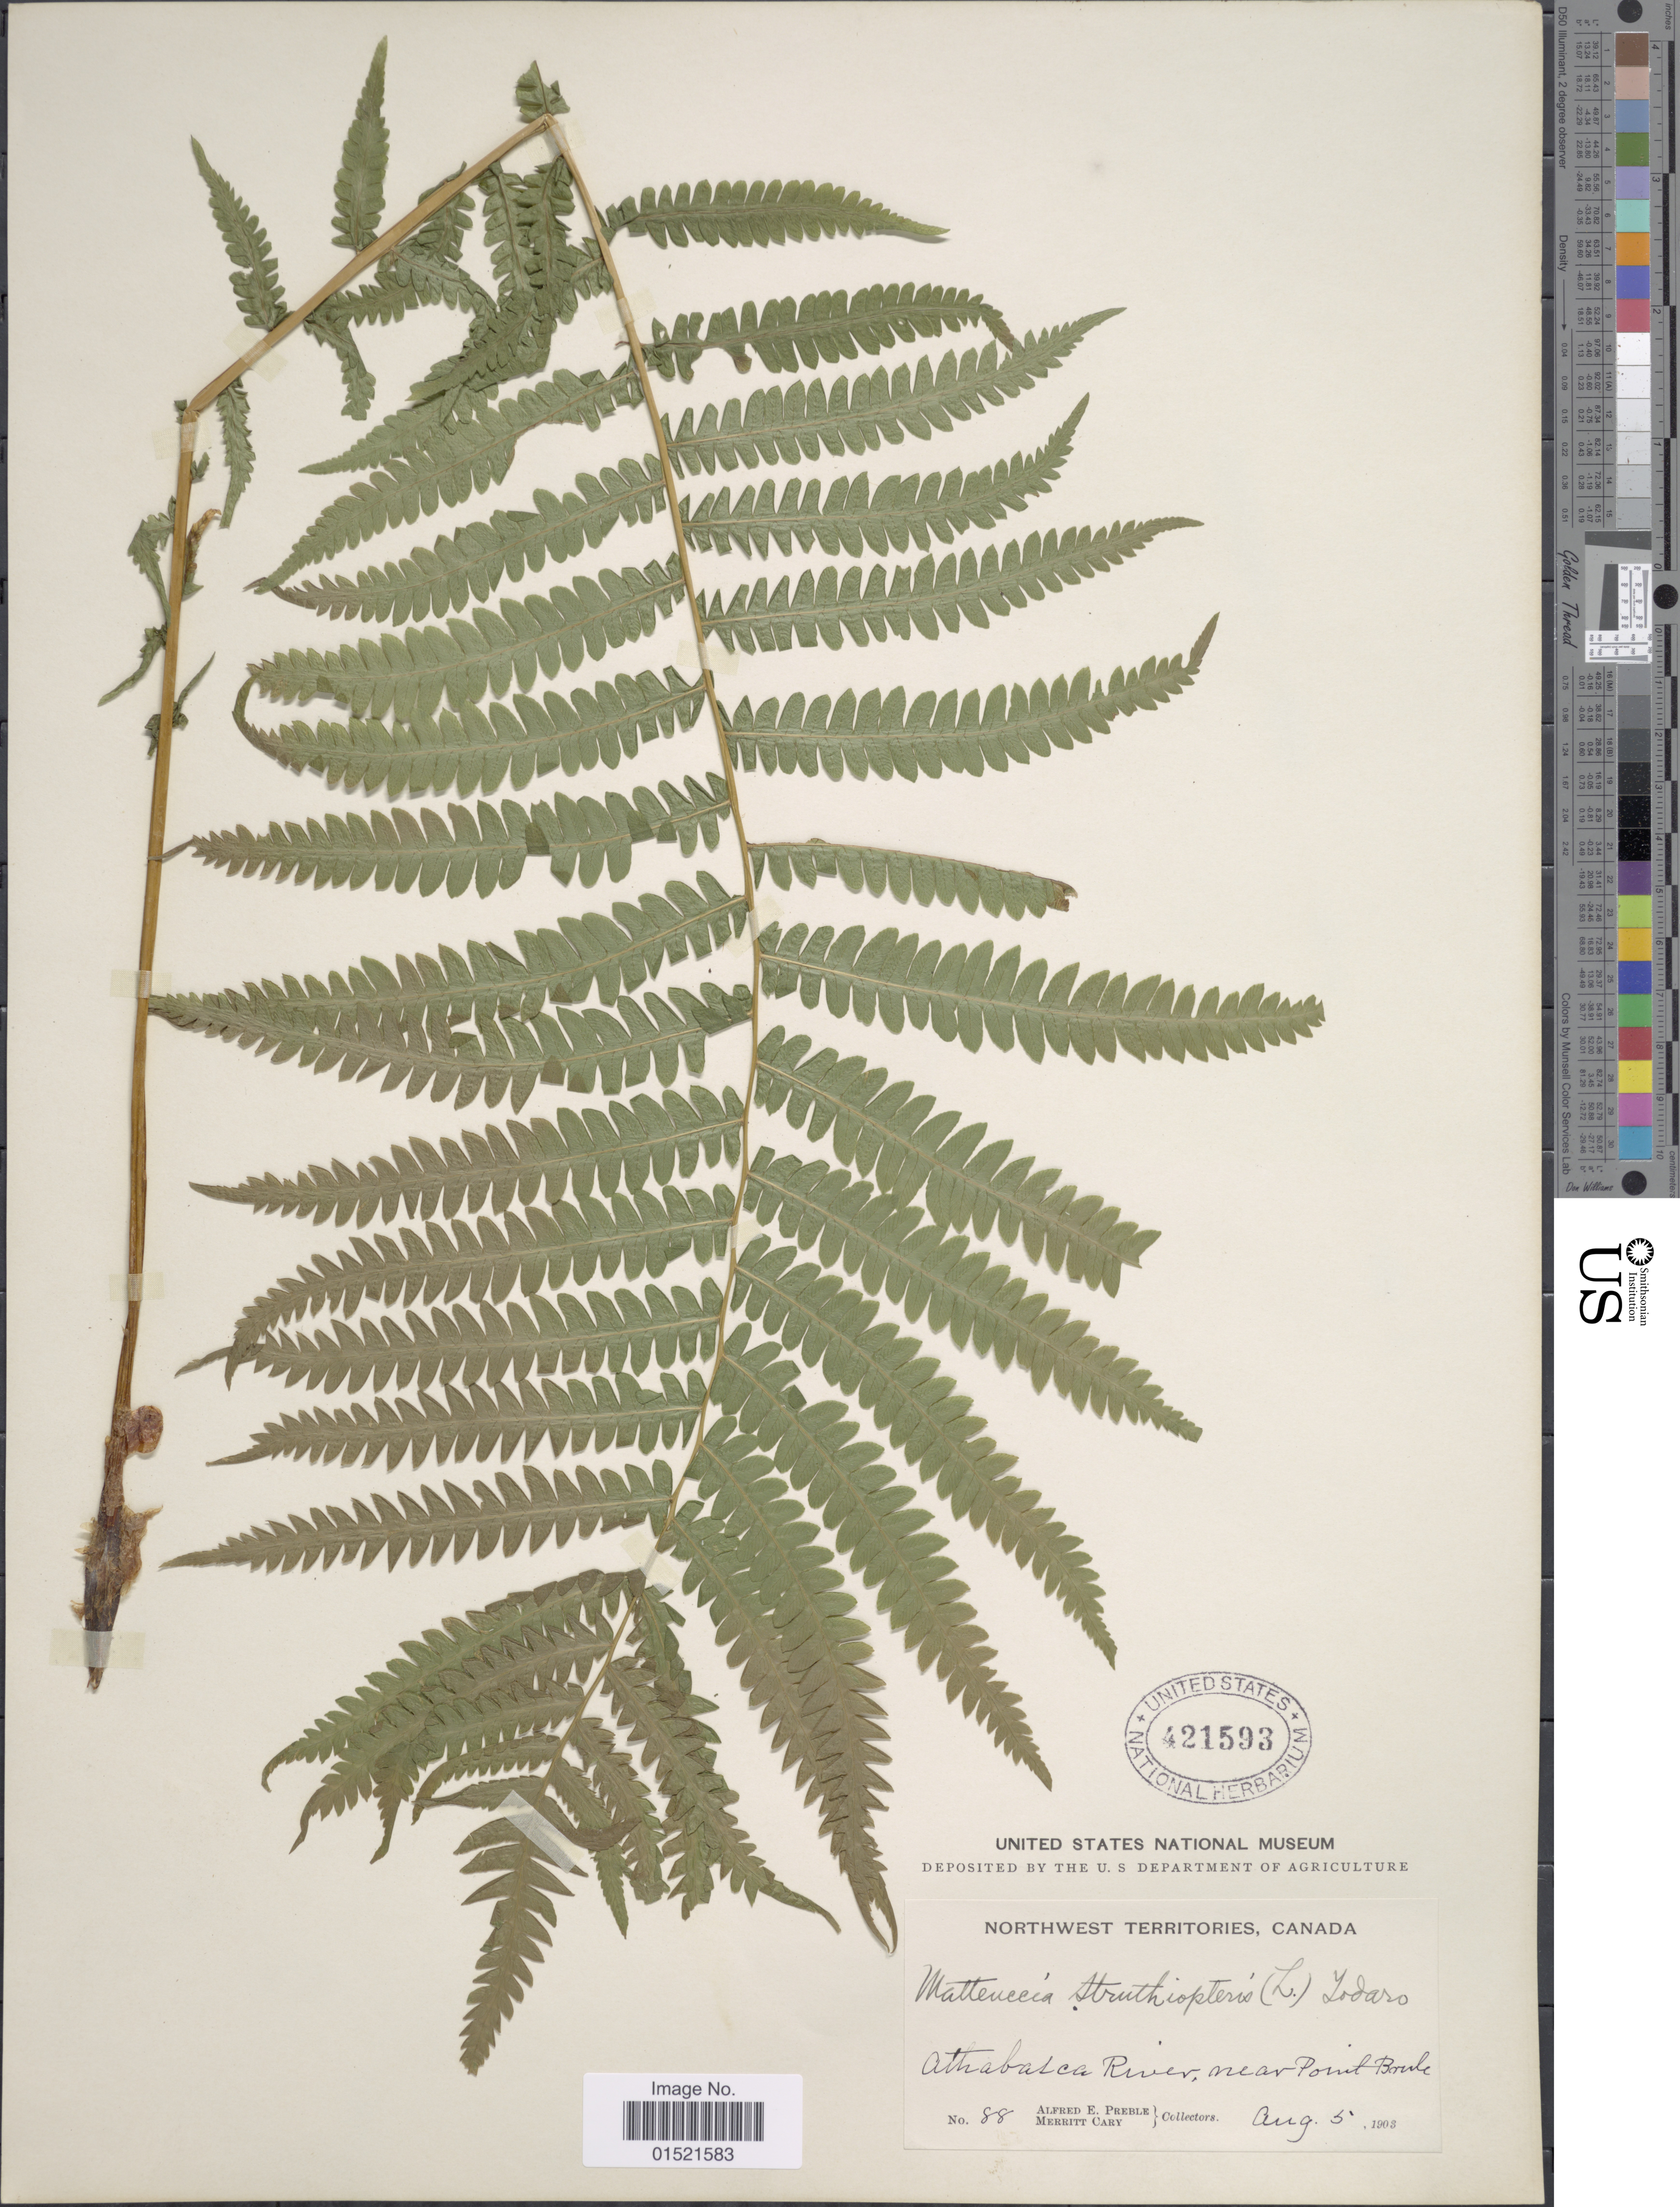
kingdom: Plantae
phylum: Tracheophyta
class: Polypodiopsida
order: Polypodiales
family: Onocleaceae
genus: Matteuccia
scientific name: Matteuccia struthiopteris var. pensylvanica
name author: (Willd.) C.V. Morton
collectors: A. Preble & M. Cary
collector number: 88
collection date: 1903-08-05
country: Canada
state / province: Northwest Territories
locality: Athabasca River, near Point Brule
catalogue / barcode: US 421593